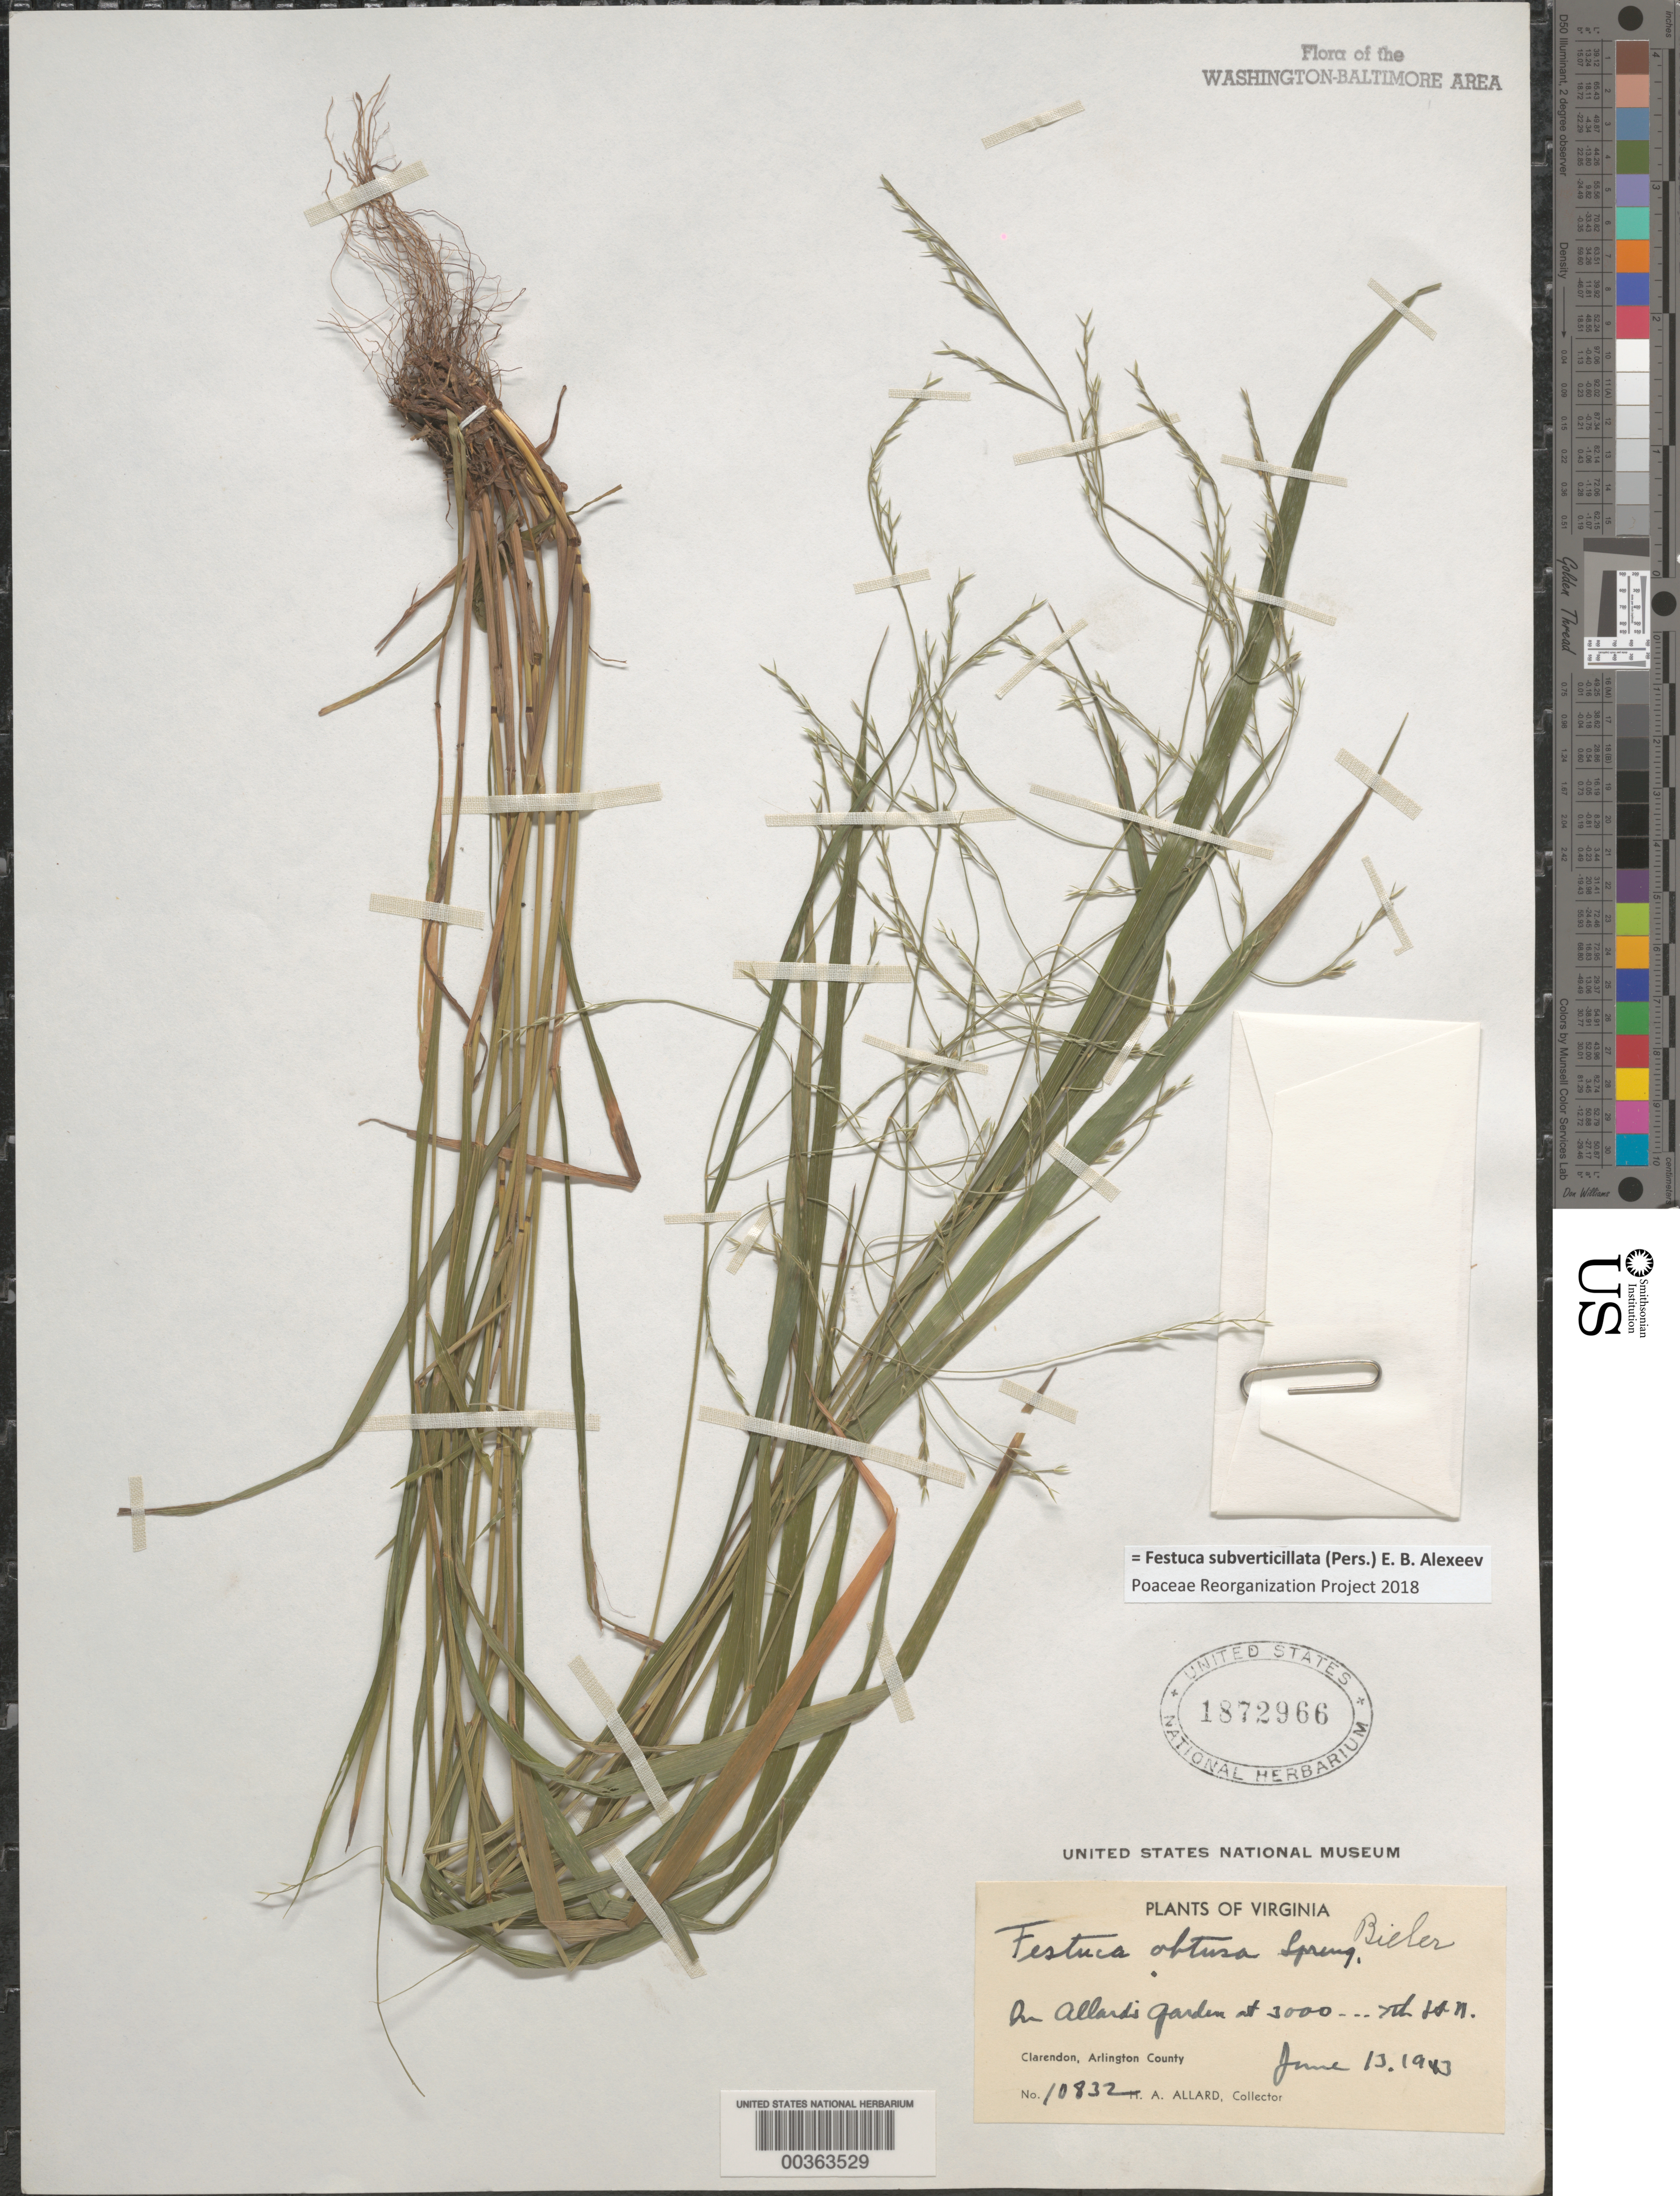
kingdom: Plantae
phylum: Tracheophyta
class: Liliopsida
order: Poales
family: Poaceae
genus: Festuca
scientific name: Festuca subverticillata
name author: (Pers.) E.B. Alexeev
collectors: H. A. Allard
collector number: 10832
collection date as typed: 13 Jun 1943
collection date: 1943-06-13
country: United States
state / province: Virginia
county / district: Arlington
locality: Allards Garden, Clarendon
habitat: In garden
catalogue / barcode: US 1872966